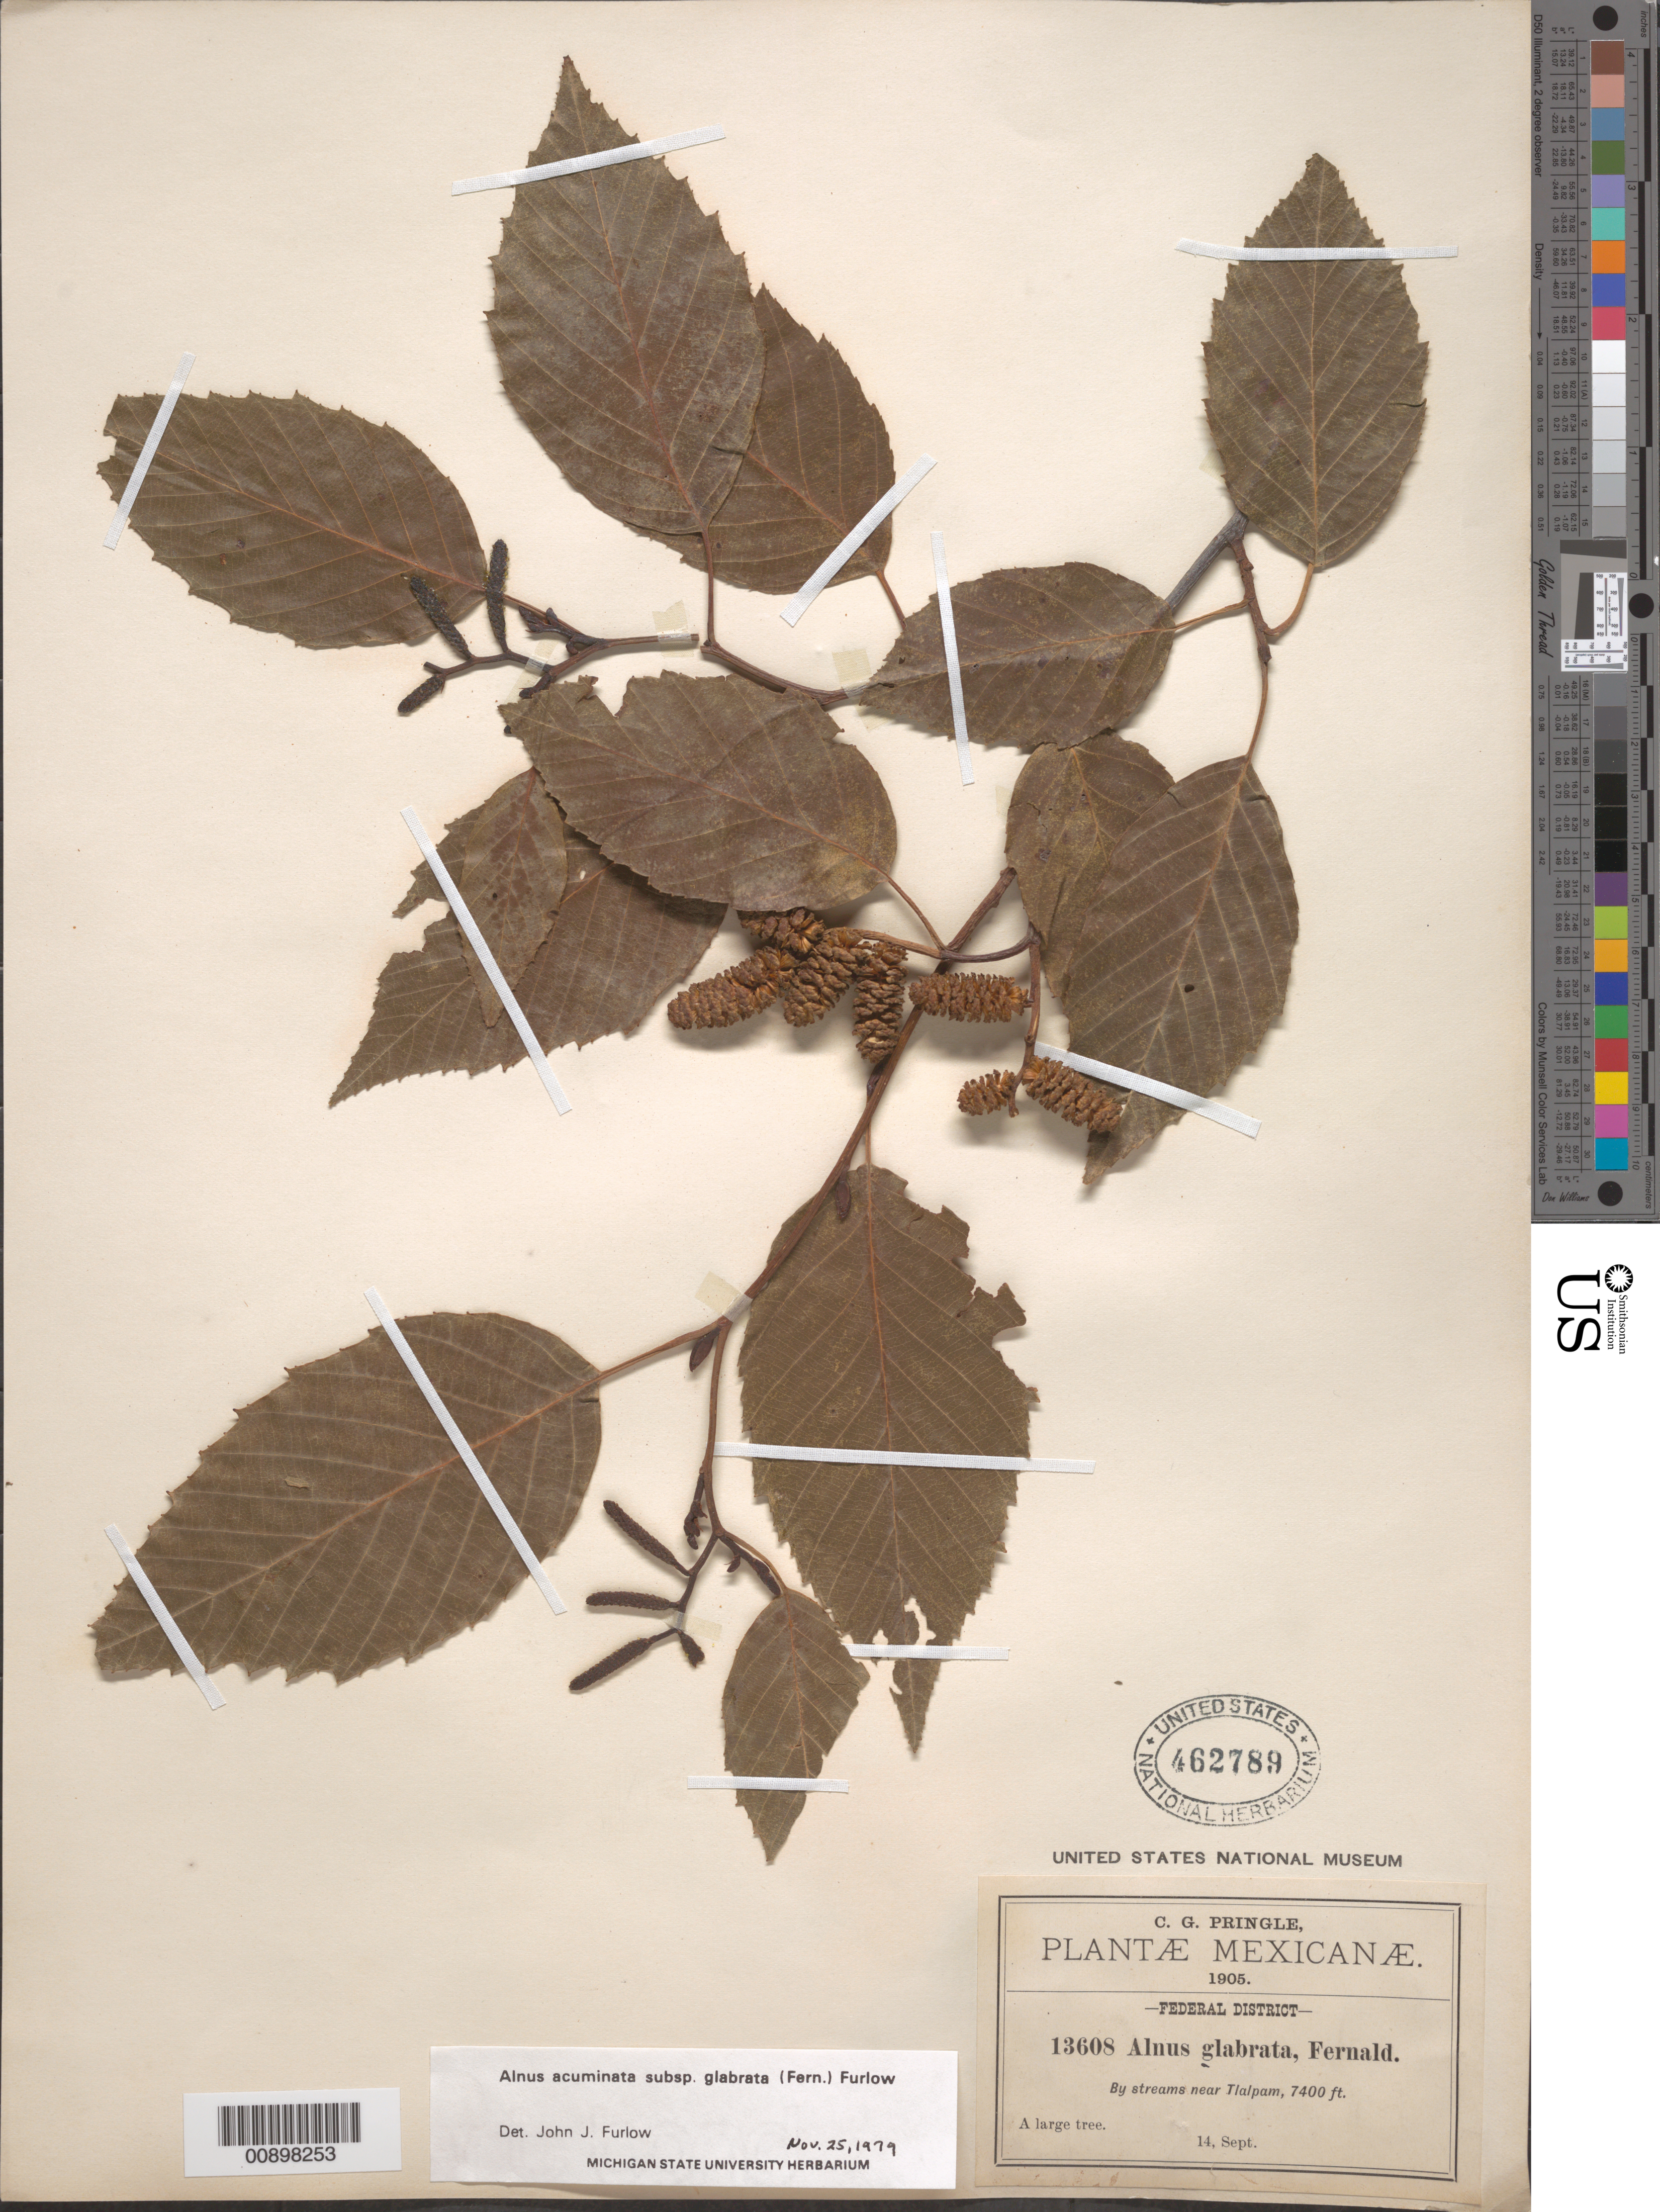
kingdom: Plantae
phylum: Tracheophyta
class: Magnoliopsida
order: Fagales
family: Betulaceae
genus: Alnus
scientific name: Alnus acuminata subsp. glabrata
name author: (Fernald) Furlow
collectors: C. G. Pringle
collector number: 13608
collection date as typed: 14 Sep 1905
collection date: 1905-09-14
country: Mexico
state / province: Distrito Federal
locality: Near Tlalpam, Federal District.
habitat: By streams.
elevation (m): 2256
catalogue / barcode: US 462789